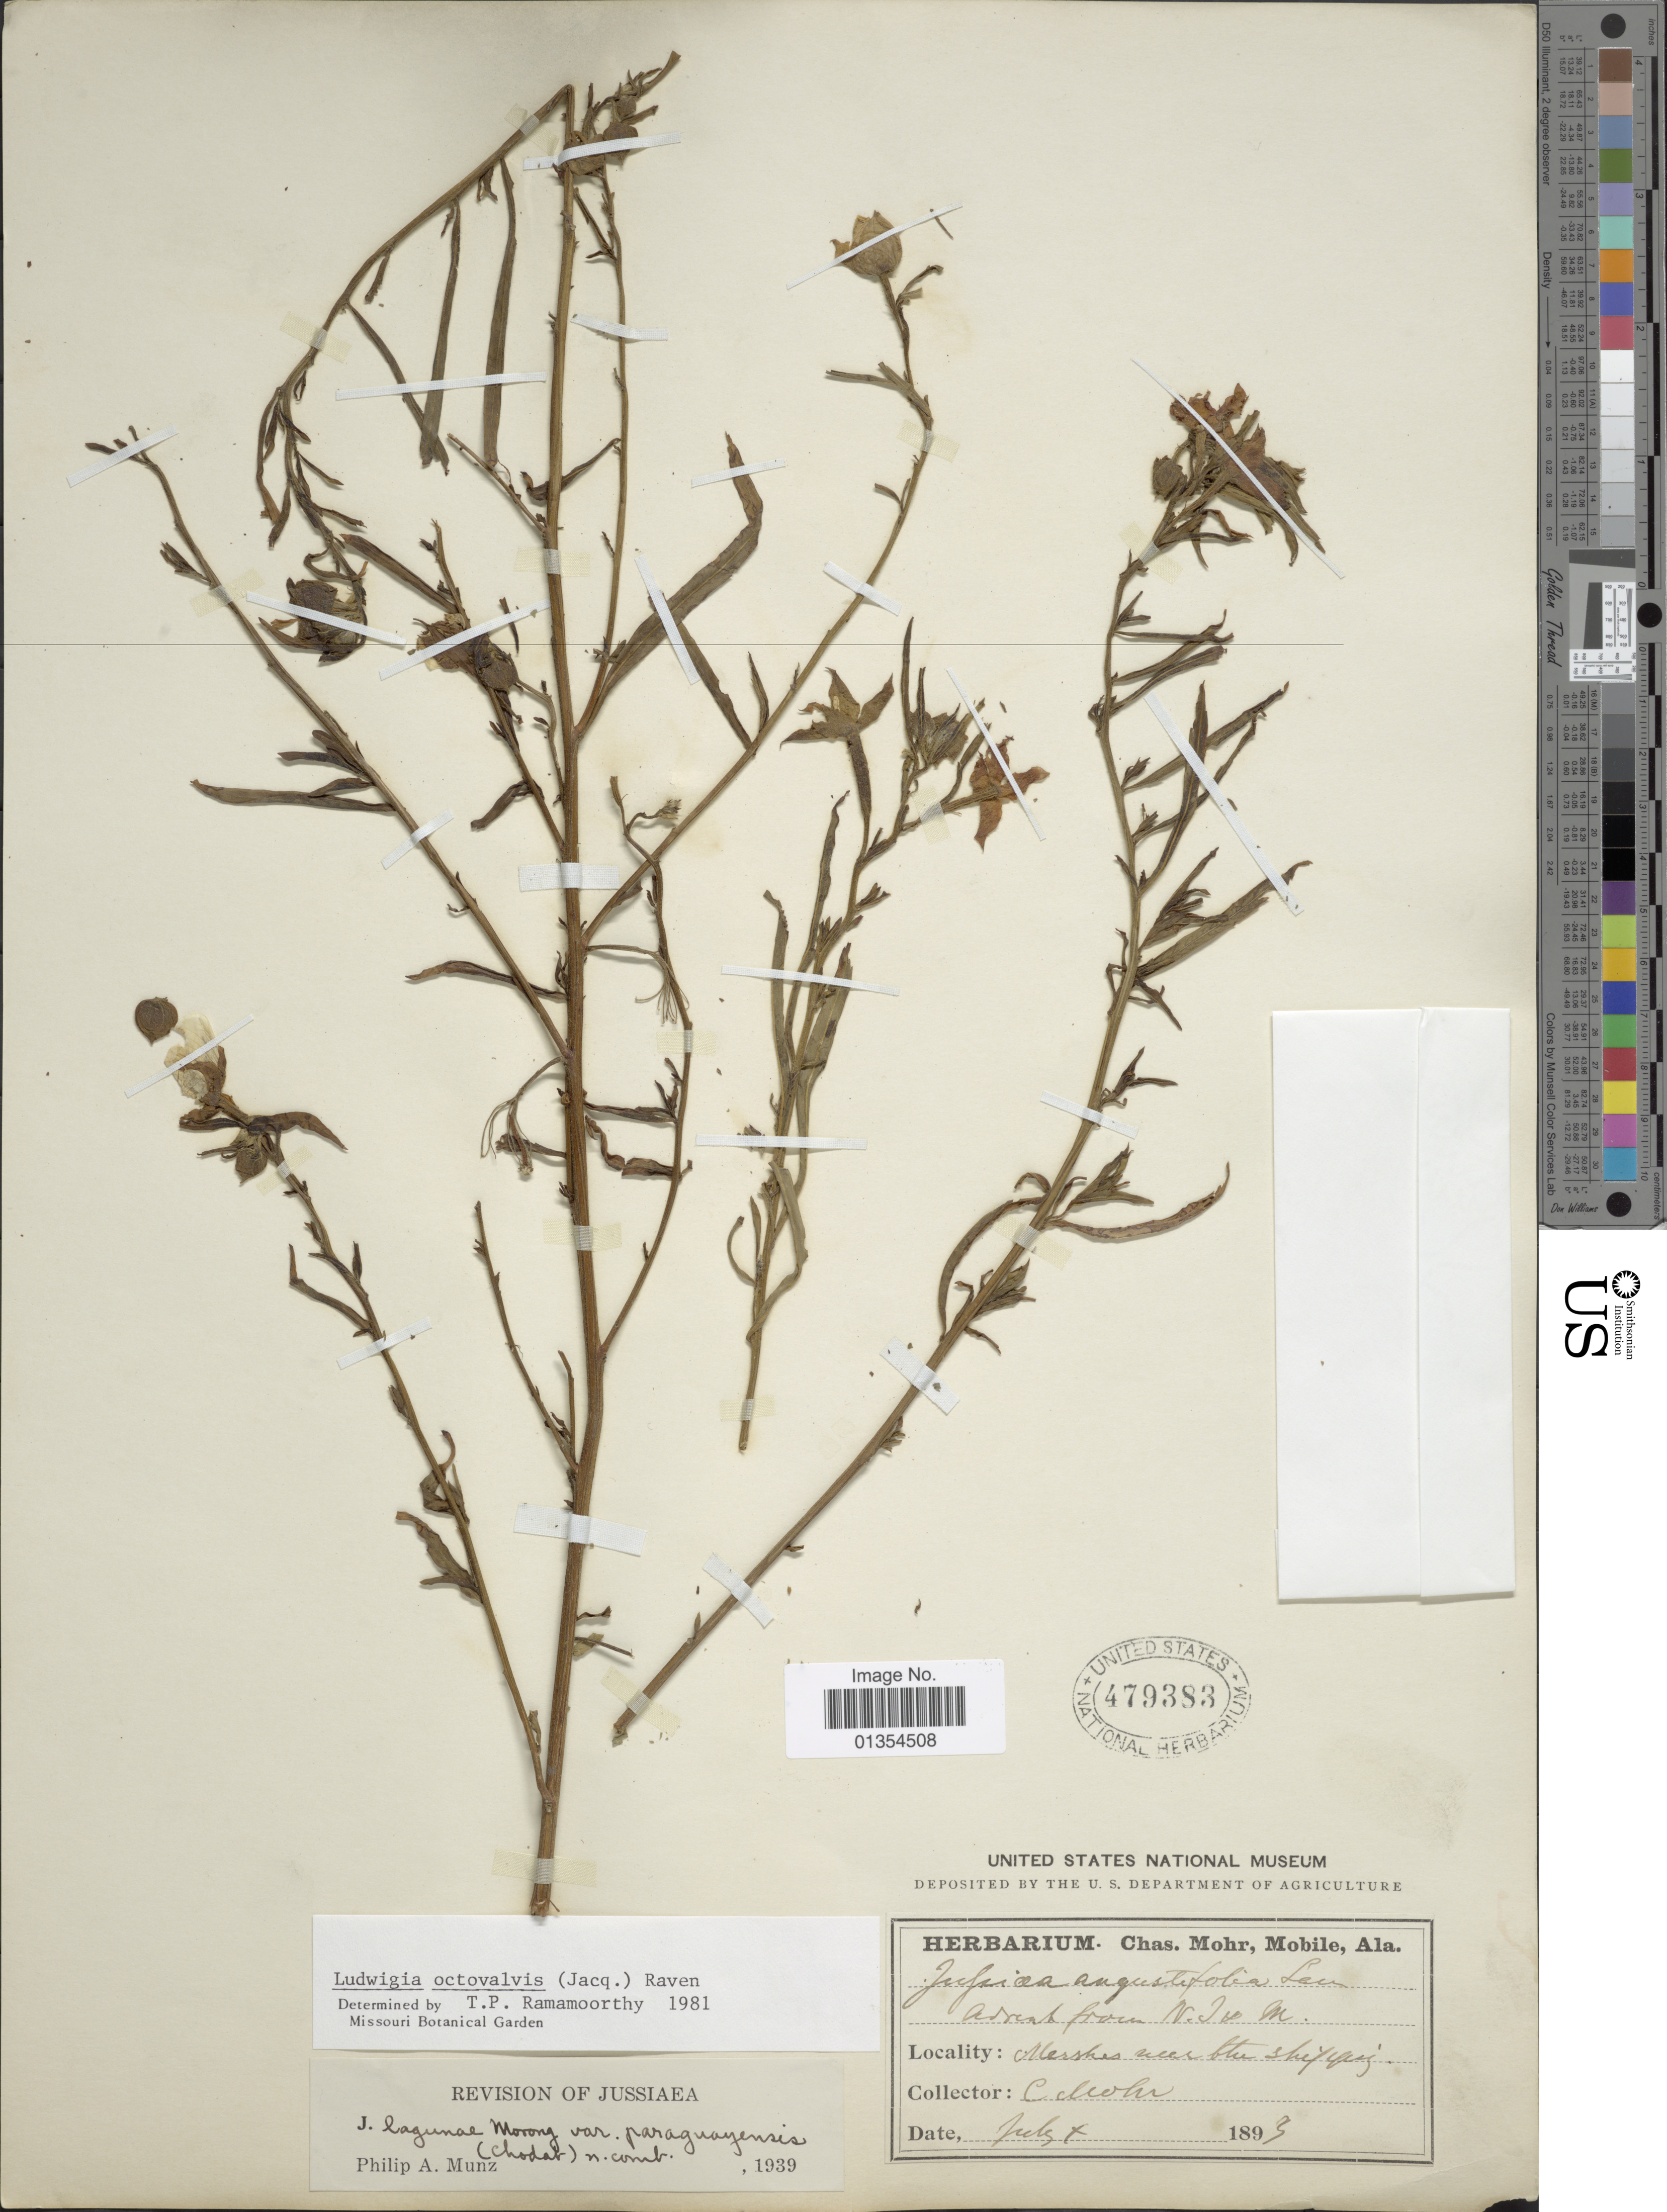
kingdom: Plantae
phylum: Tracheophyta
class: Magnoliopsida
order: Myrtales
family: Onagraceae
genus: Ludwigia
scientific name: Ludwigia octovalvis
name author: (Jacq.) P.H. Raven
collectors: C. T. Mohr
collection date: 1893-07-04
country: United States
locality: Marshes near the shipping.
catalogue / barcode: US 479383